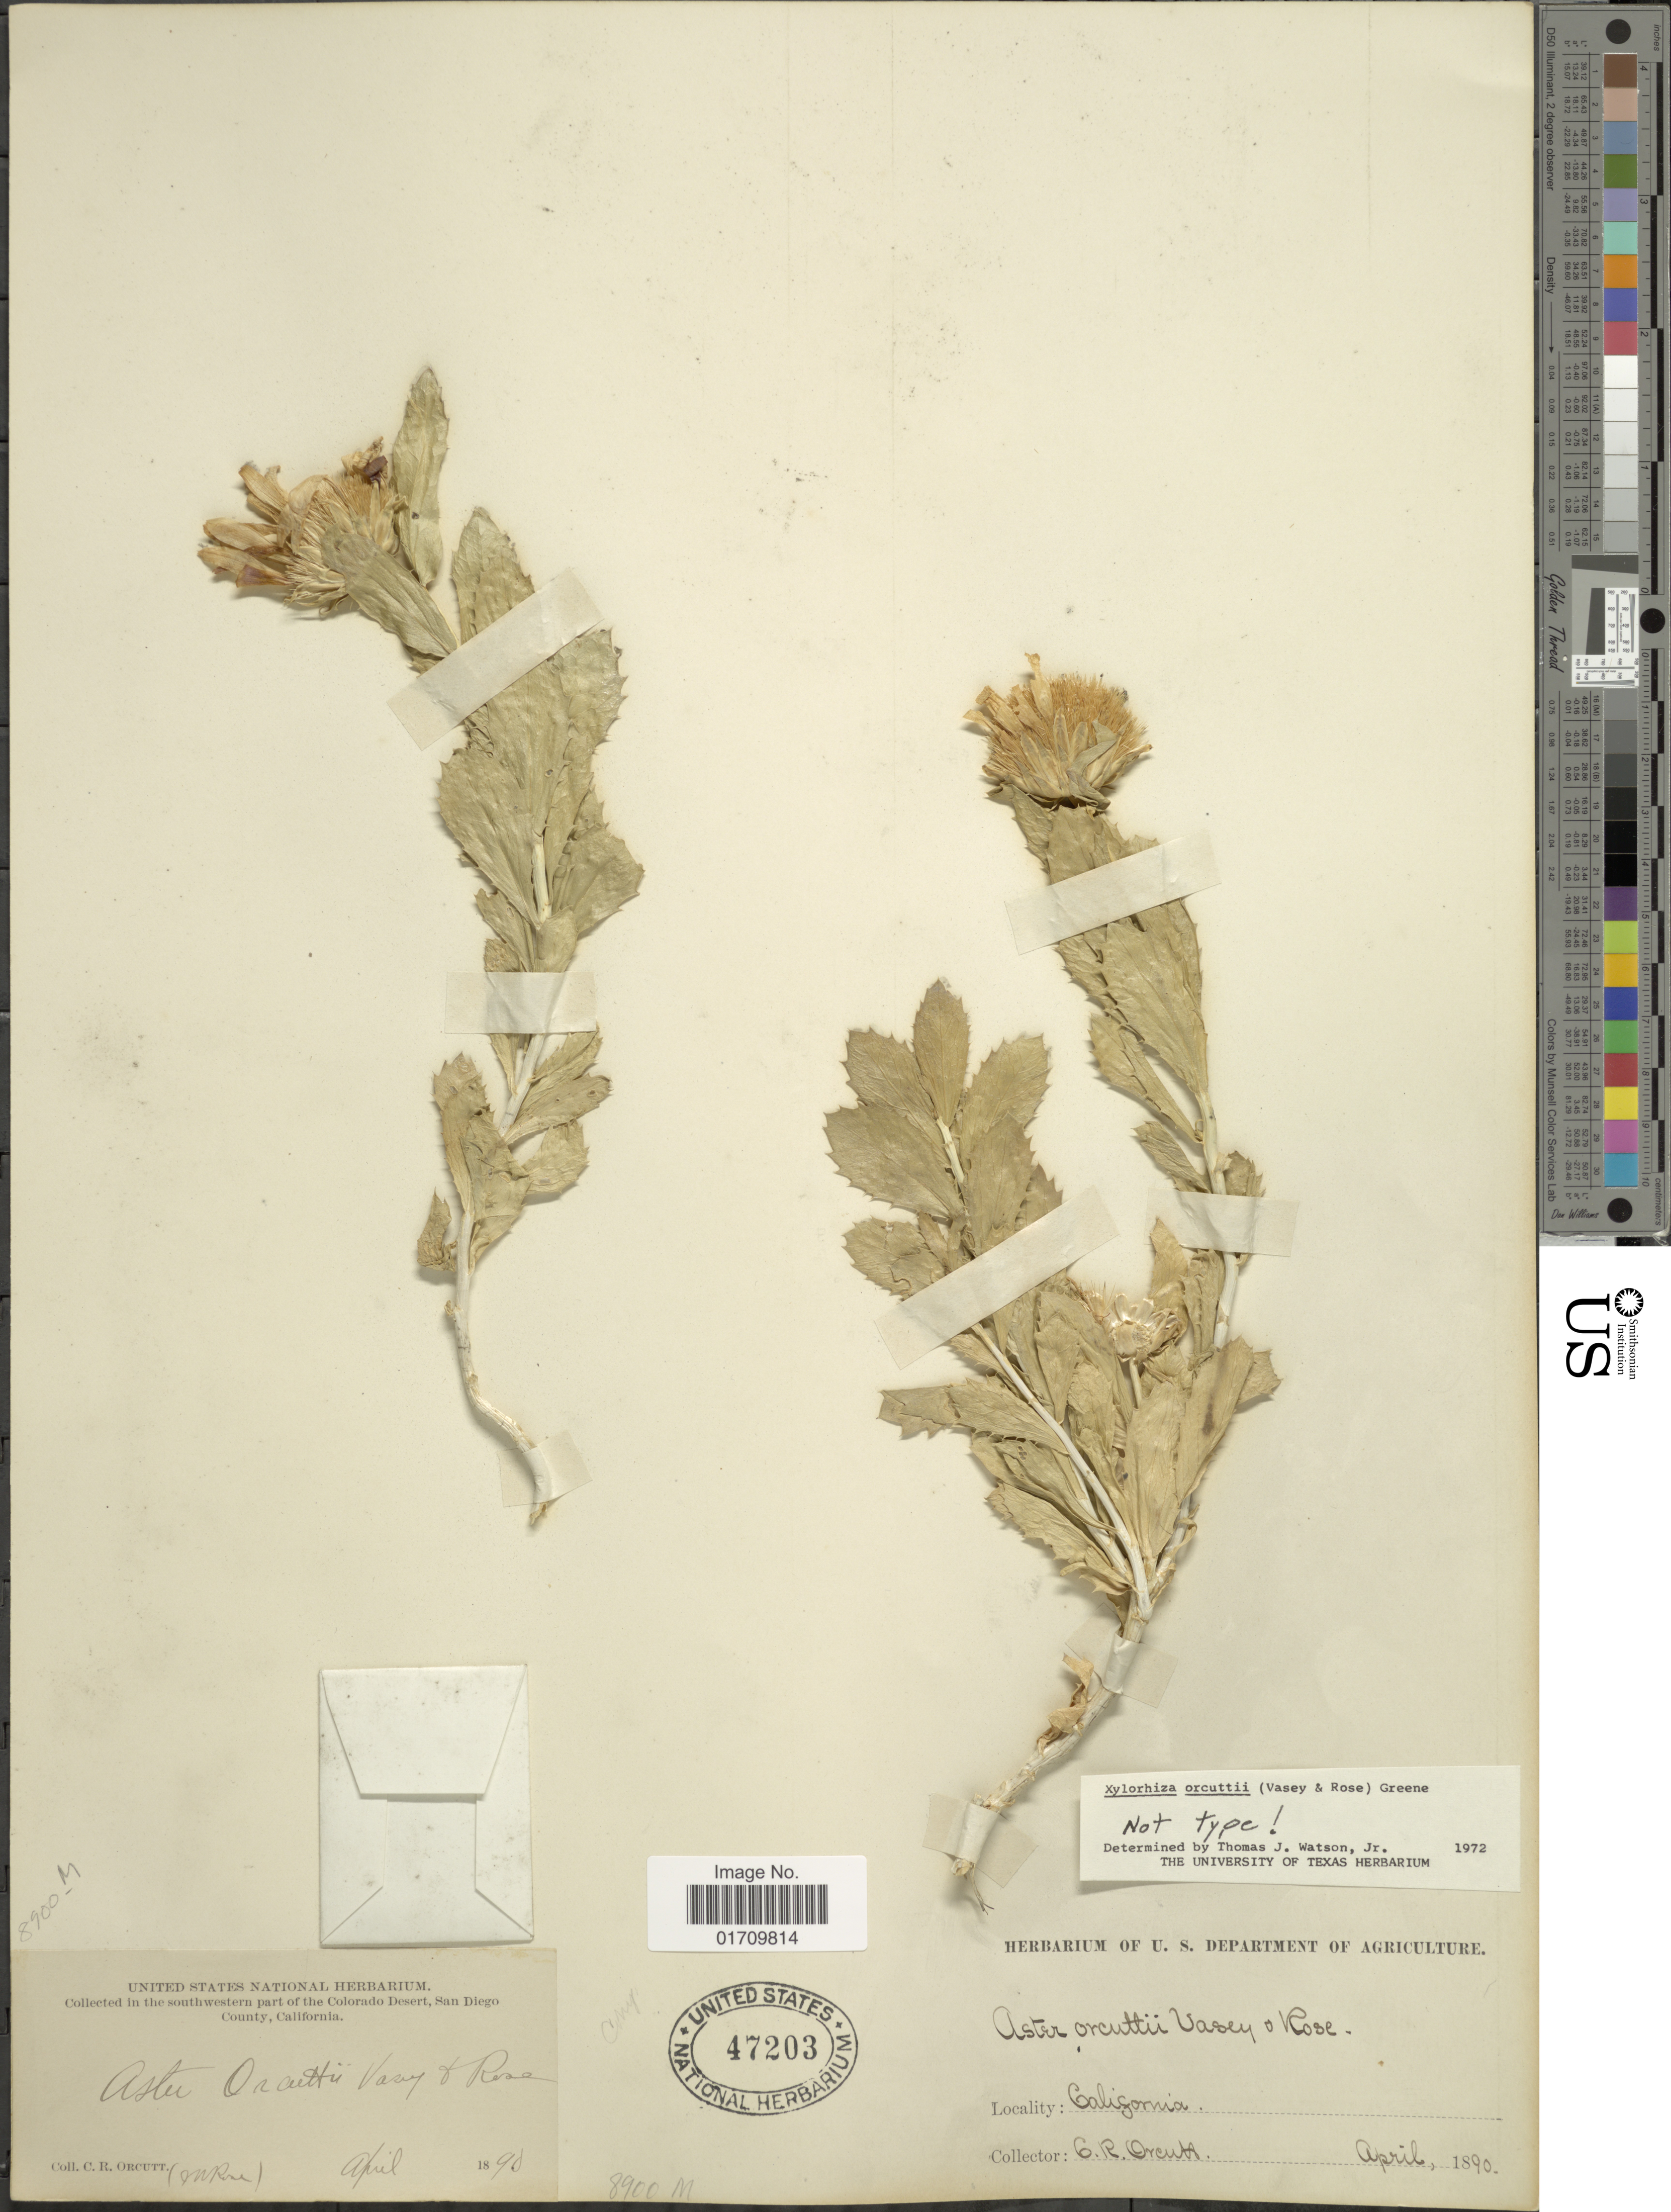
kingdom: Plantae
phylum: Tracheophyta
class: Magnoliopsida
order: Asterales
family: Asteraceae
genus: Xylorhiza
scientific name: Xylorhiza orcuttii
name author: (A. Gray) Greene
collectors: C. R. Orcutt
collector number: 8900M?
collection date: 1890-04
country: United States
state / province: California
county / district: San Diego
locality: Southwestern part of the Colorado Desert, San Diego County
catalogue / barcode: US 47203